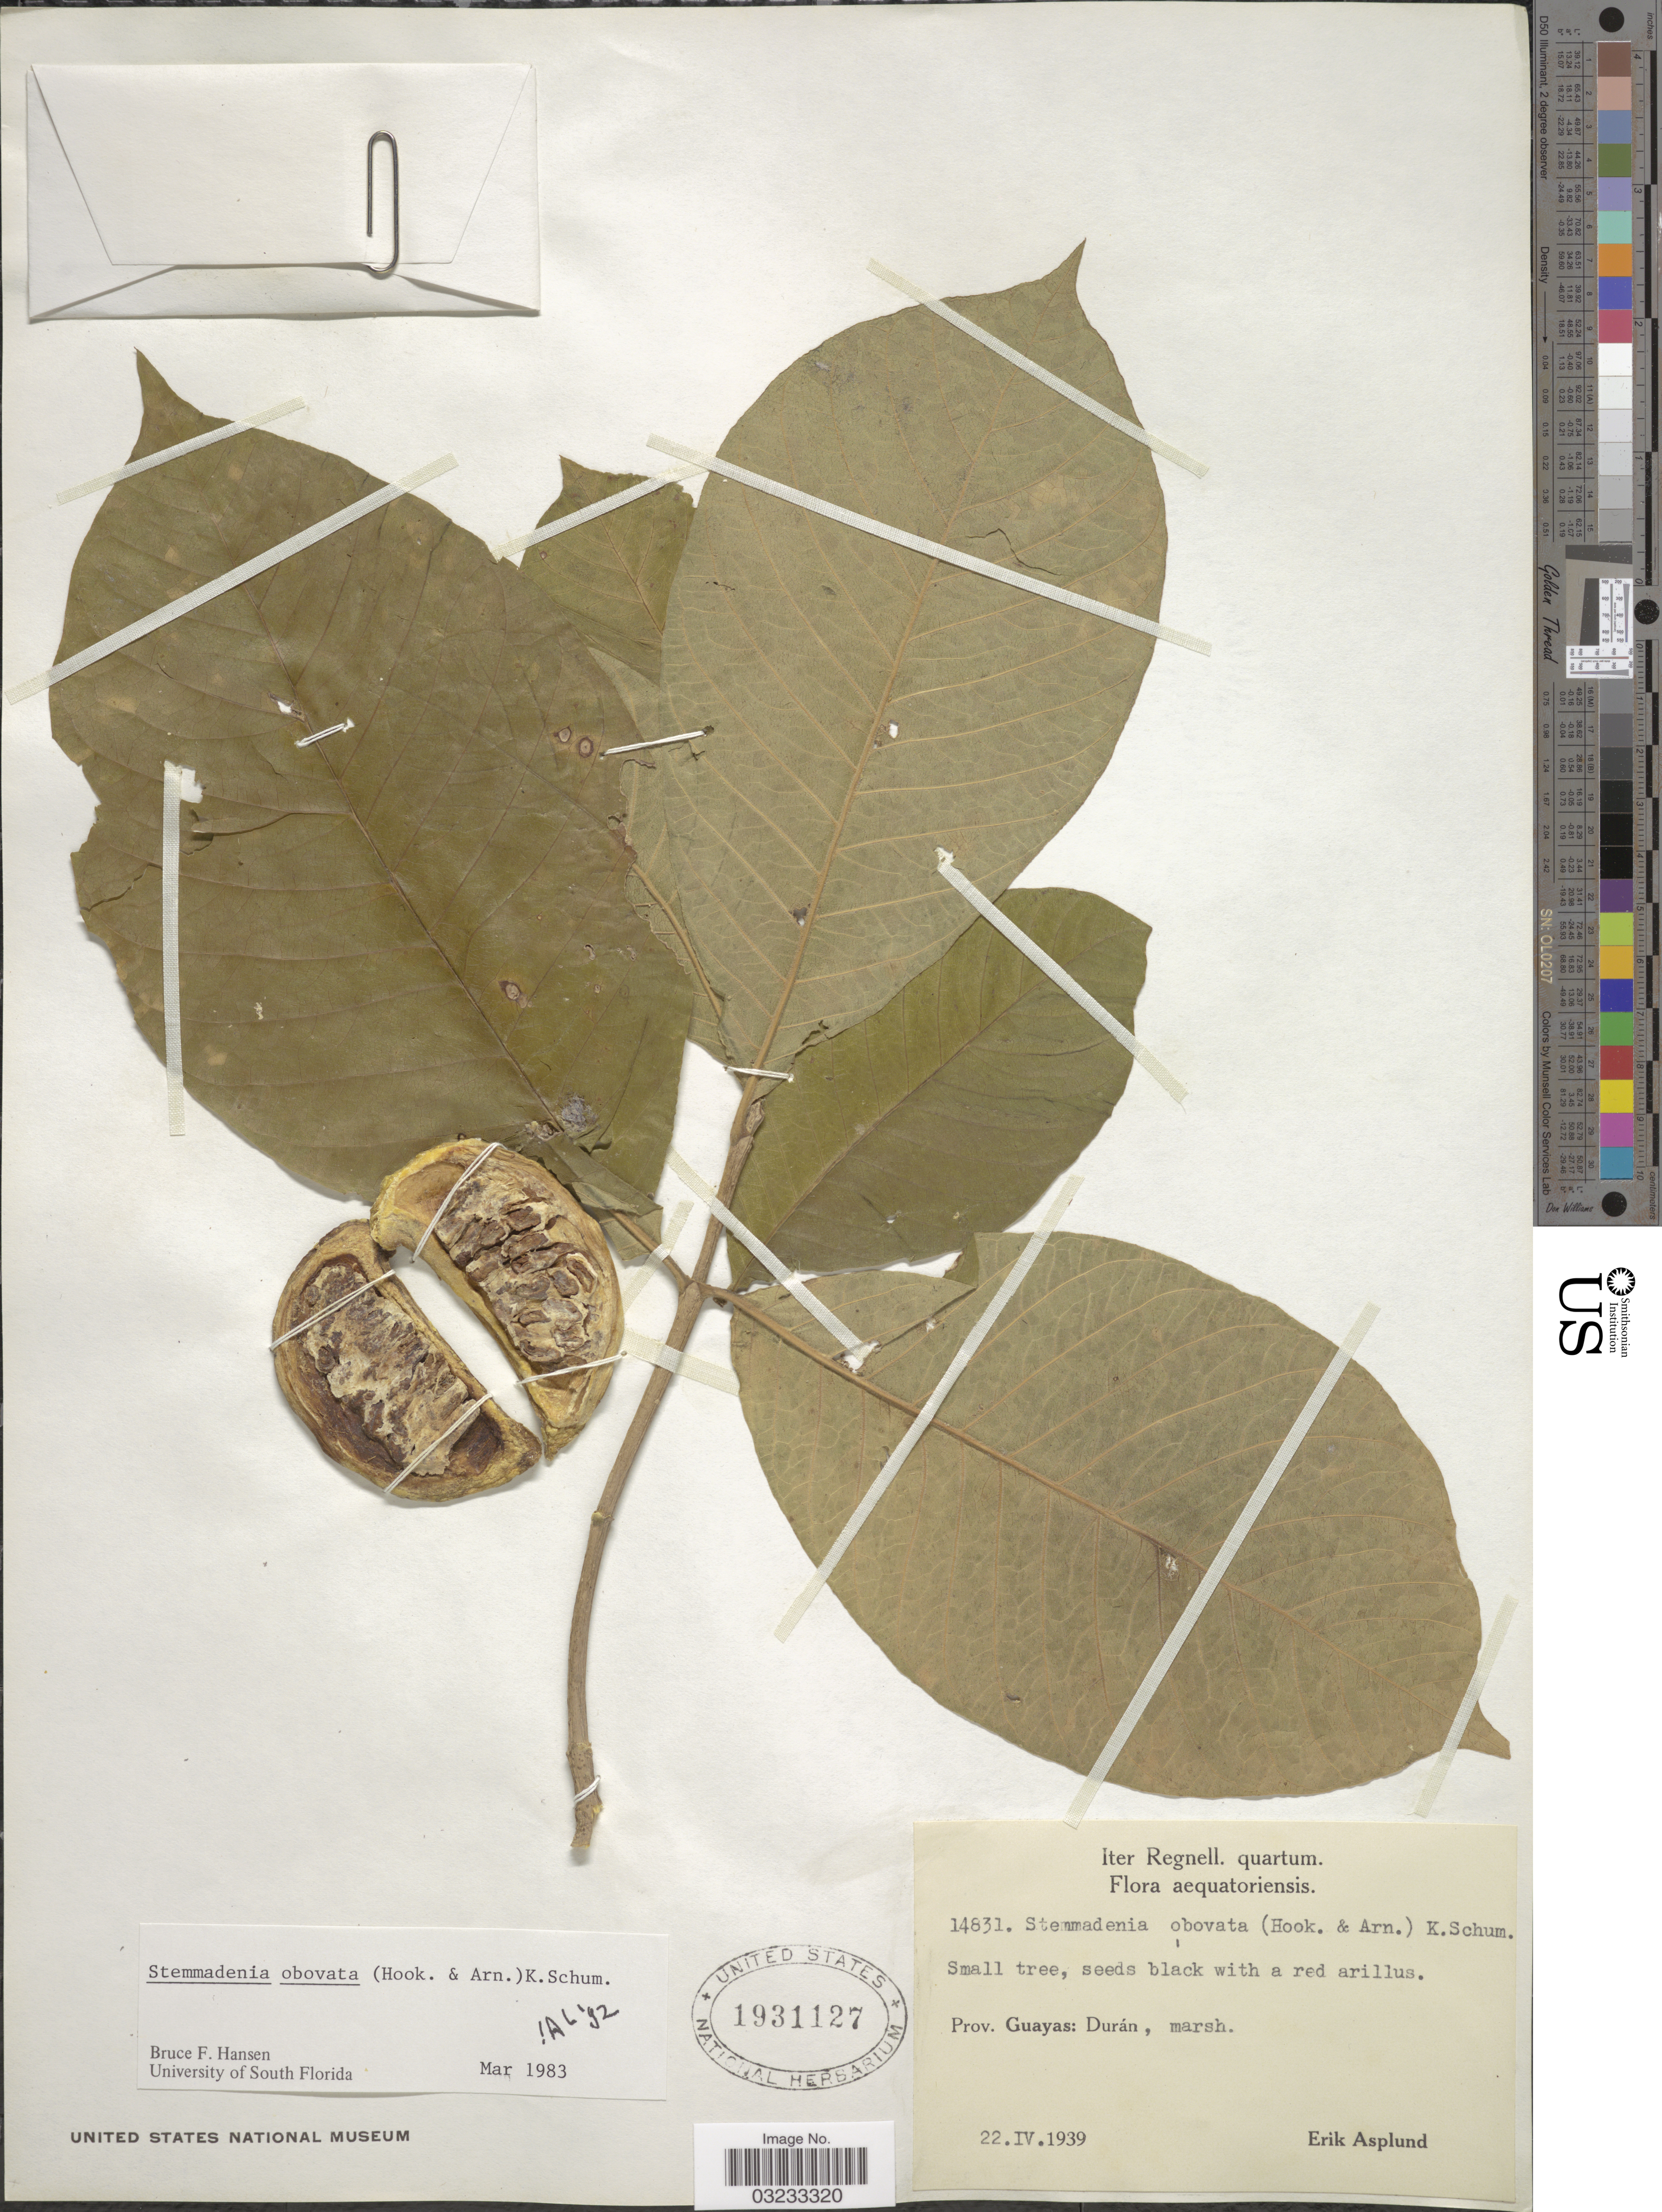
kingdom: Plantae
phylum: Tracheophyta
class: Magnoliopsida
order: Gentianales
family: Apocynaceae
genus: Stemmadenia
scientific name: Stemmadenia obovata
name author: (Hook. & Arn.) K. Schum.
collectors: E. Asplund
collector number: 14831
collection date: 1939-04-22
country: Ecuador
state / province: Guayas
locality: Durán.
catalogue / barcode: US 1931127